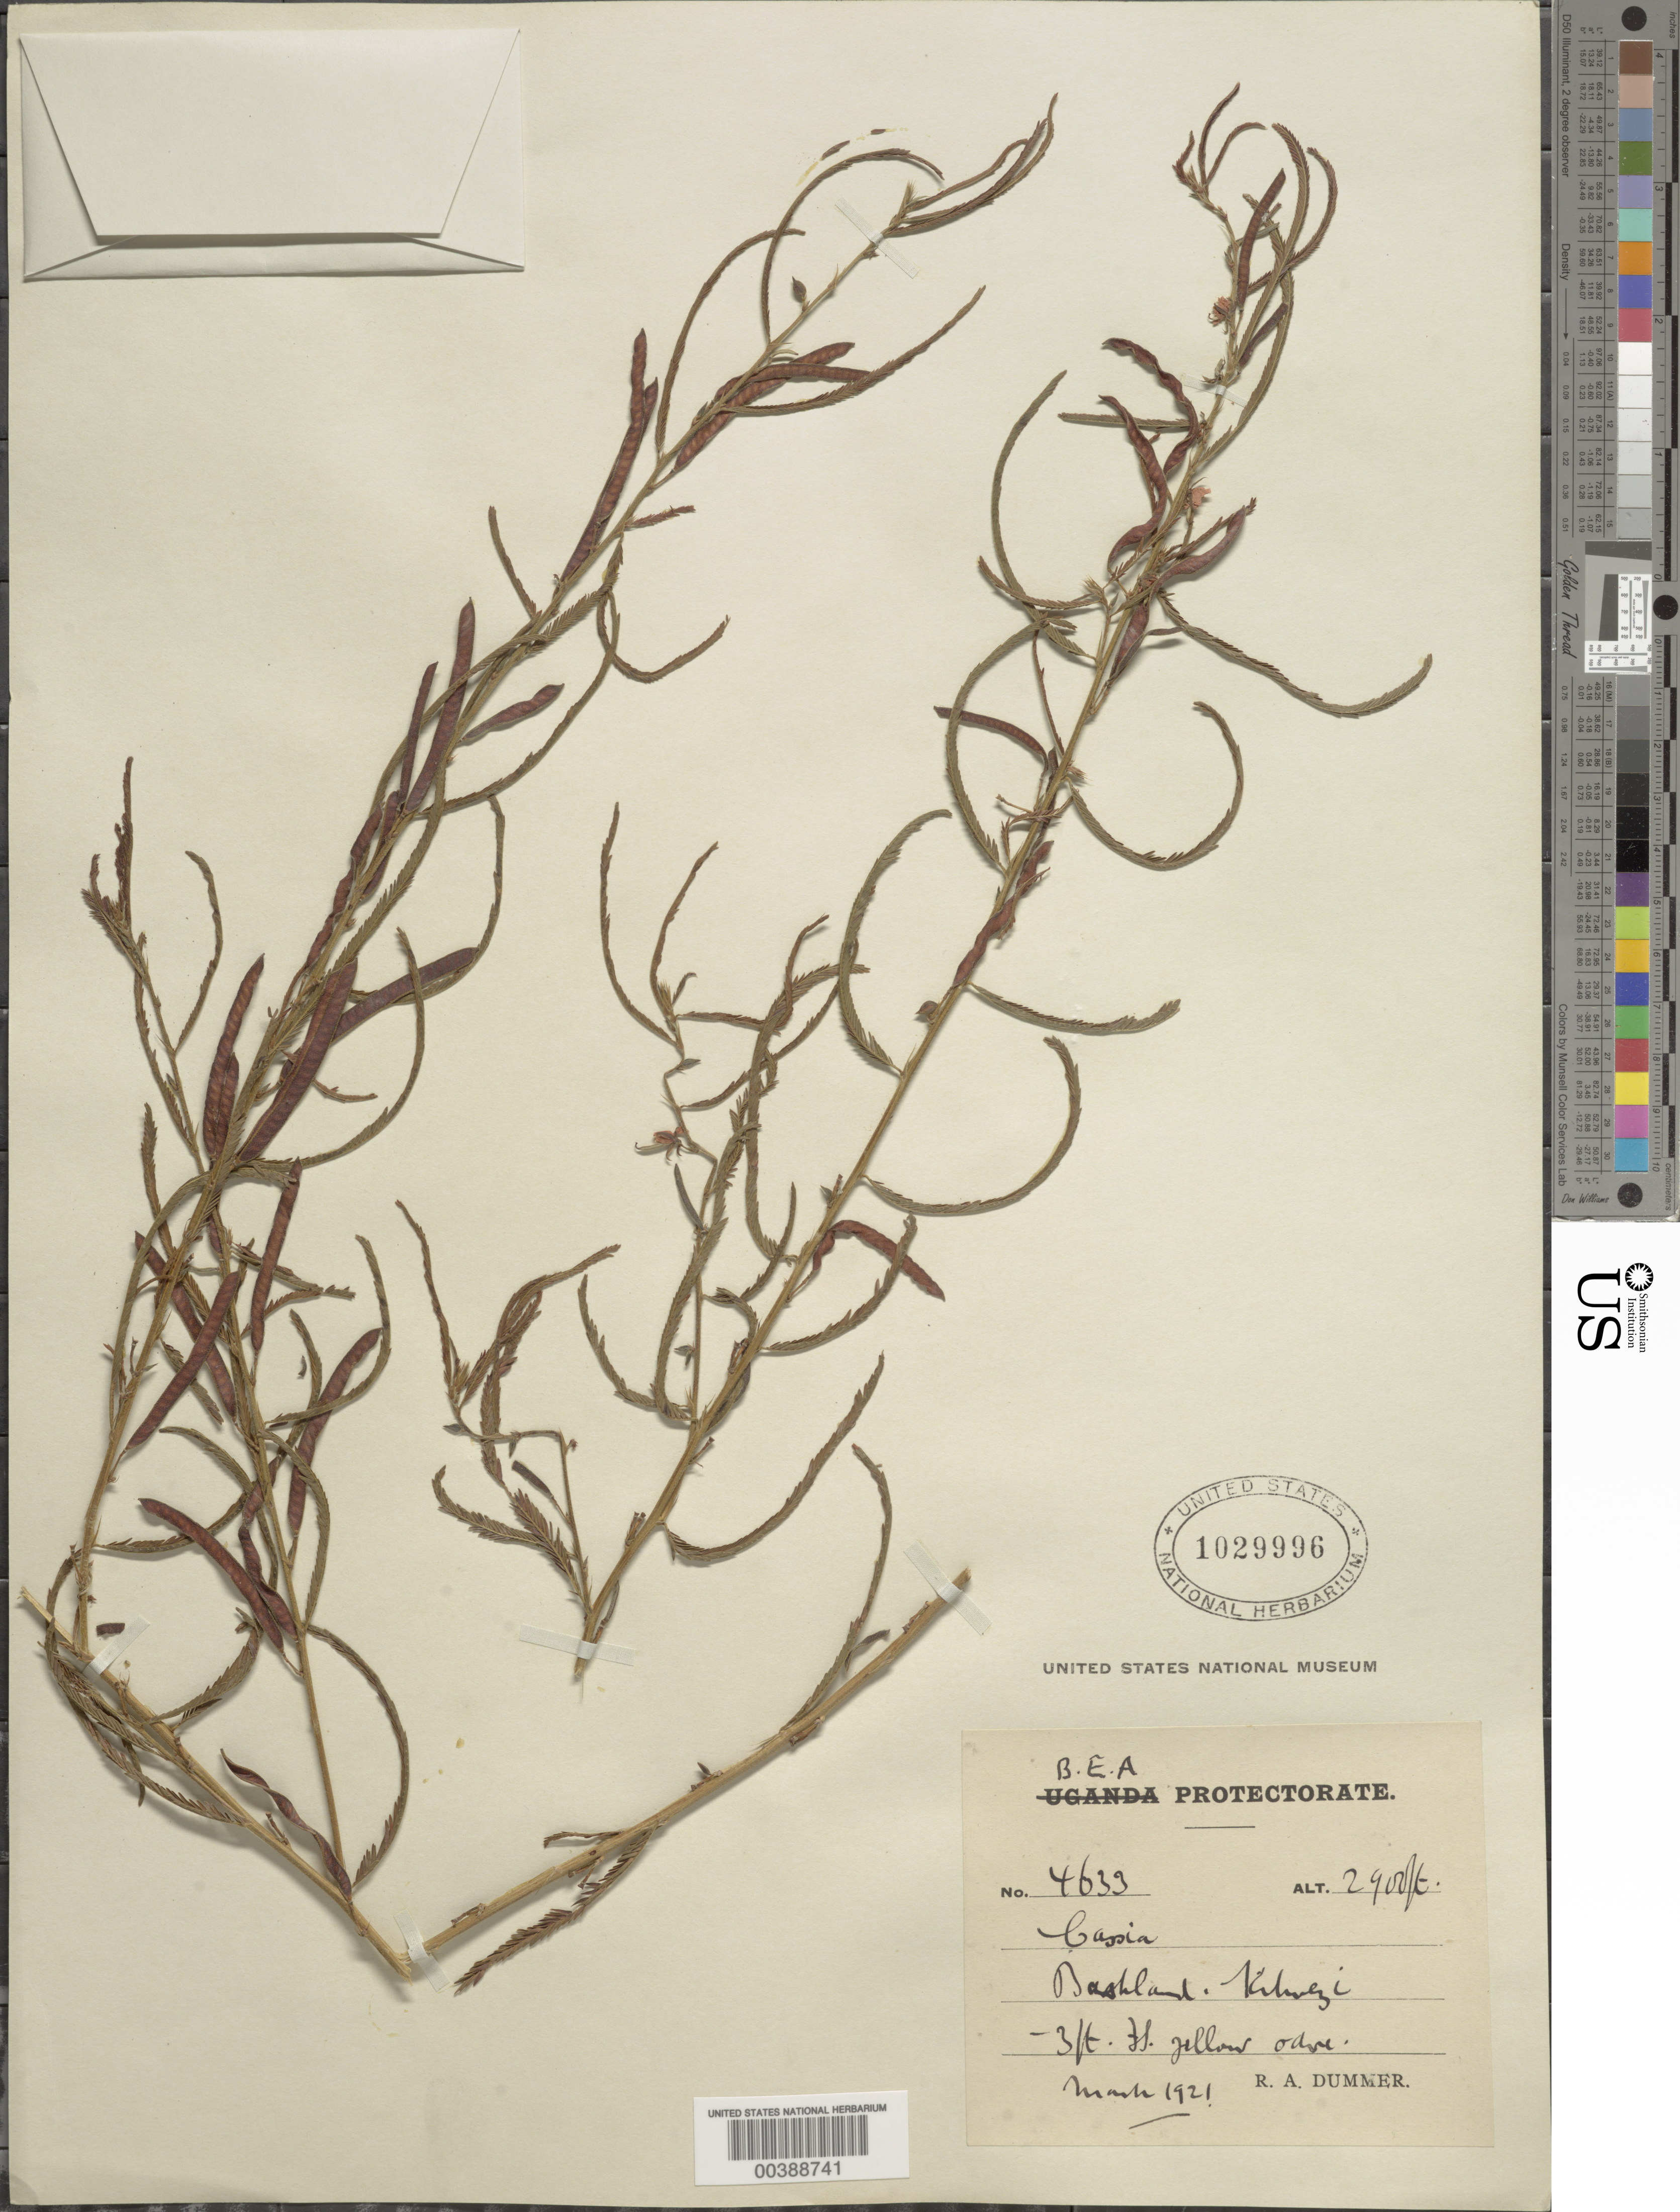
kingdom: Plantae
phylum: Tracheophyta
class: Magnoliopsida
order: Fabales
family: Fabaceae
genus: Chamaecrista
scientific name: Chamaecrista sp.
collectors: R. Dümmer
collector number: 4633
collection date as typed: Mar 1921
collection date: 1921-03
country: Uganda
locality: Kiwezi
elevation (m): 884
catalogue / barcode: US 1029996